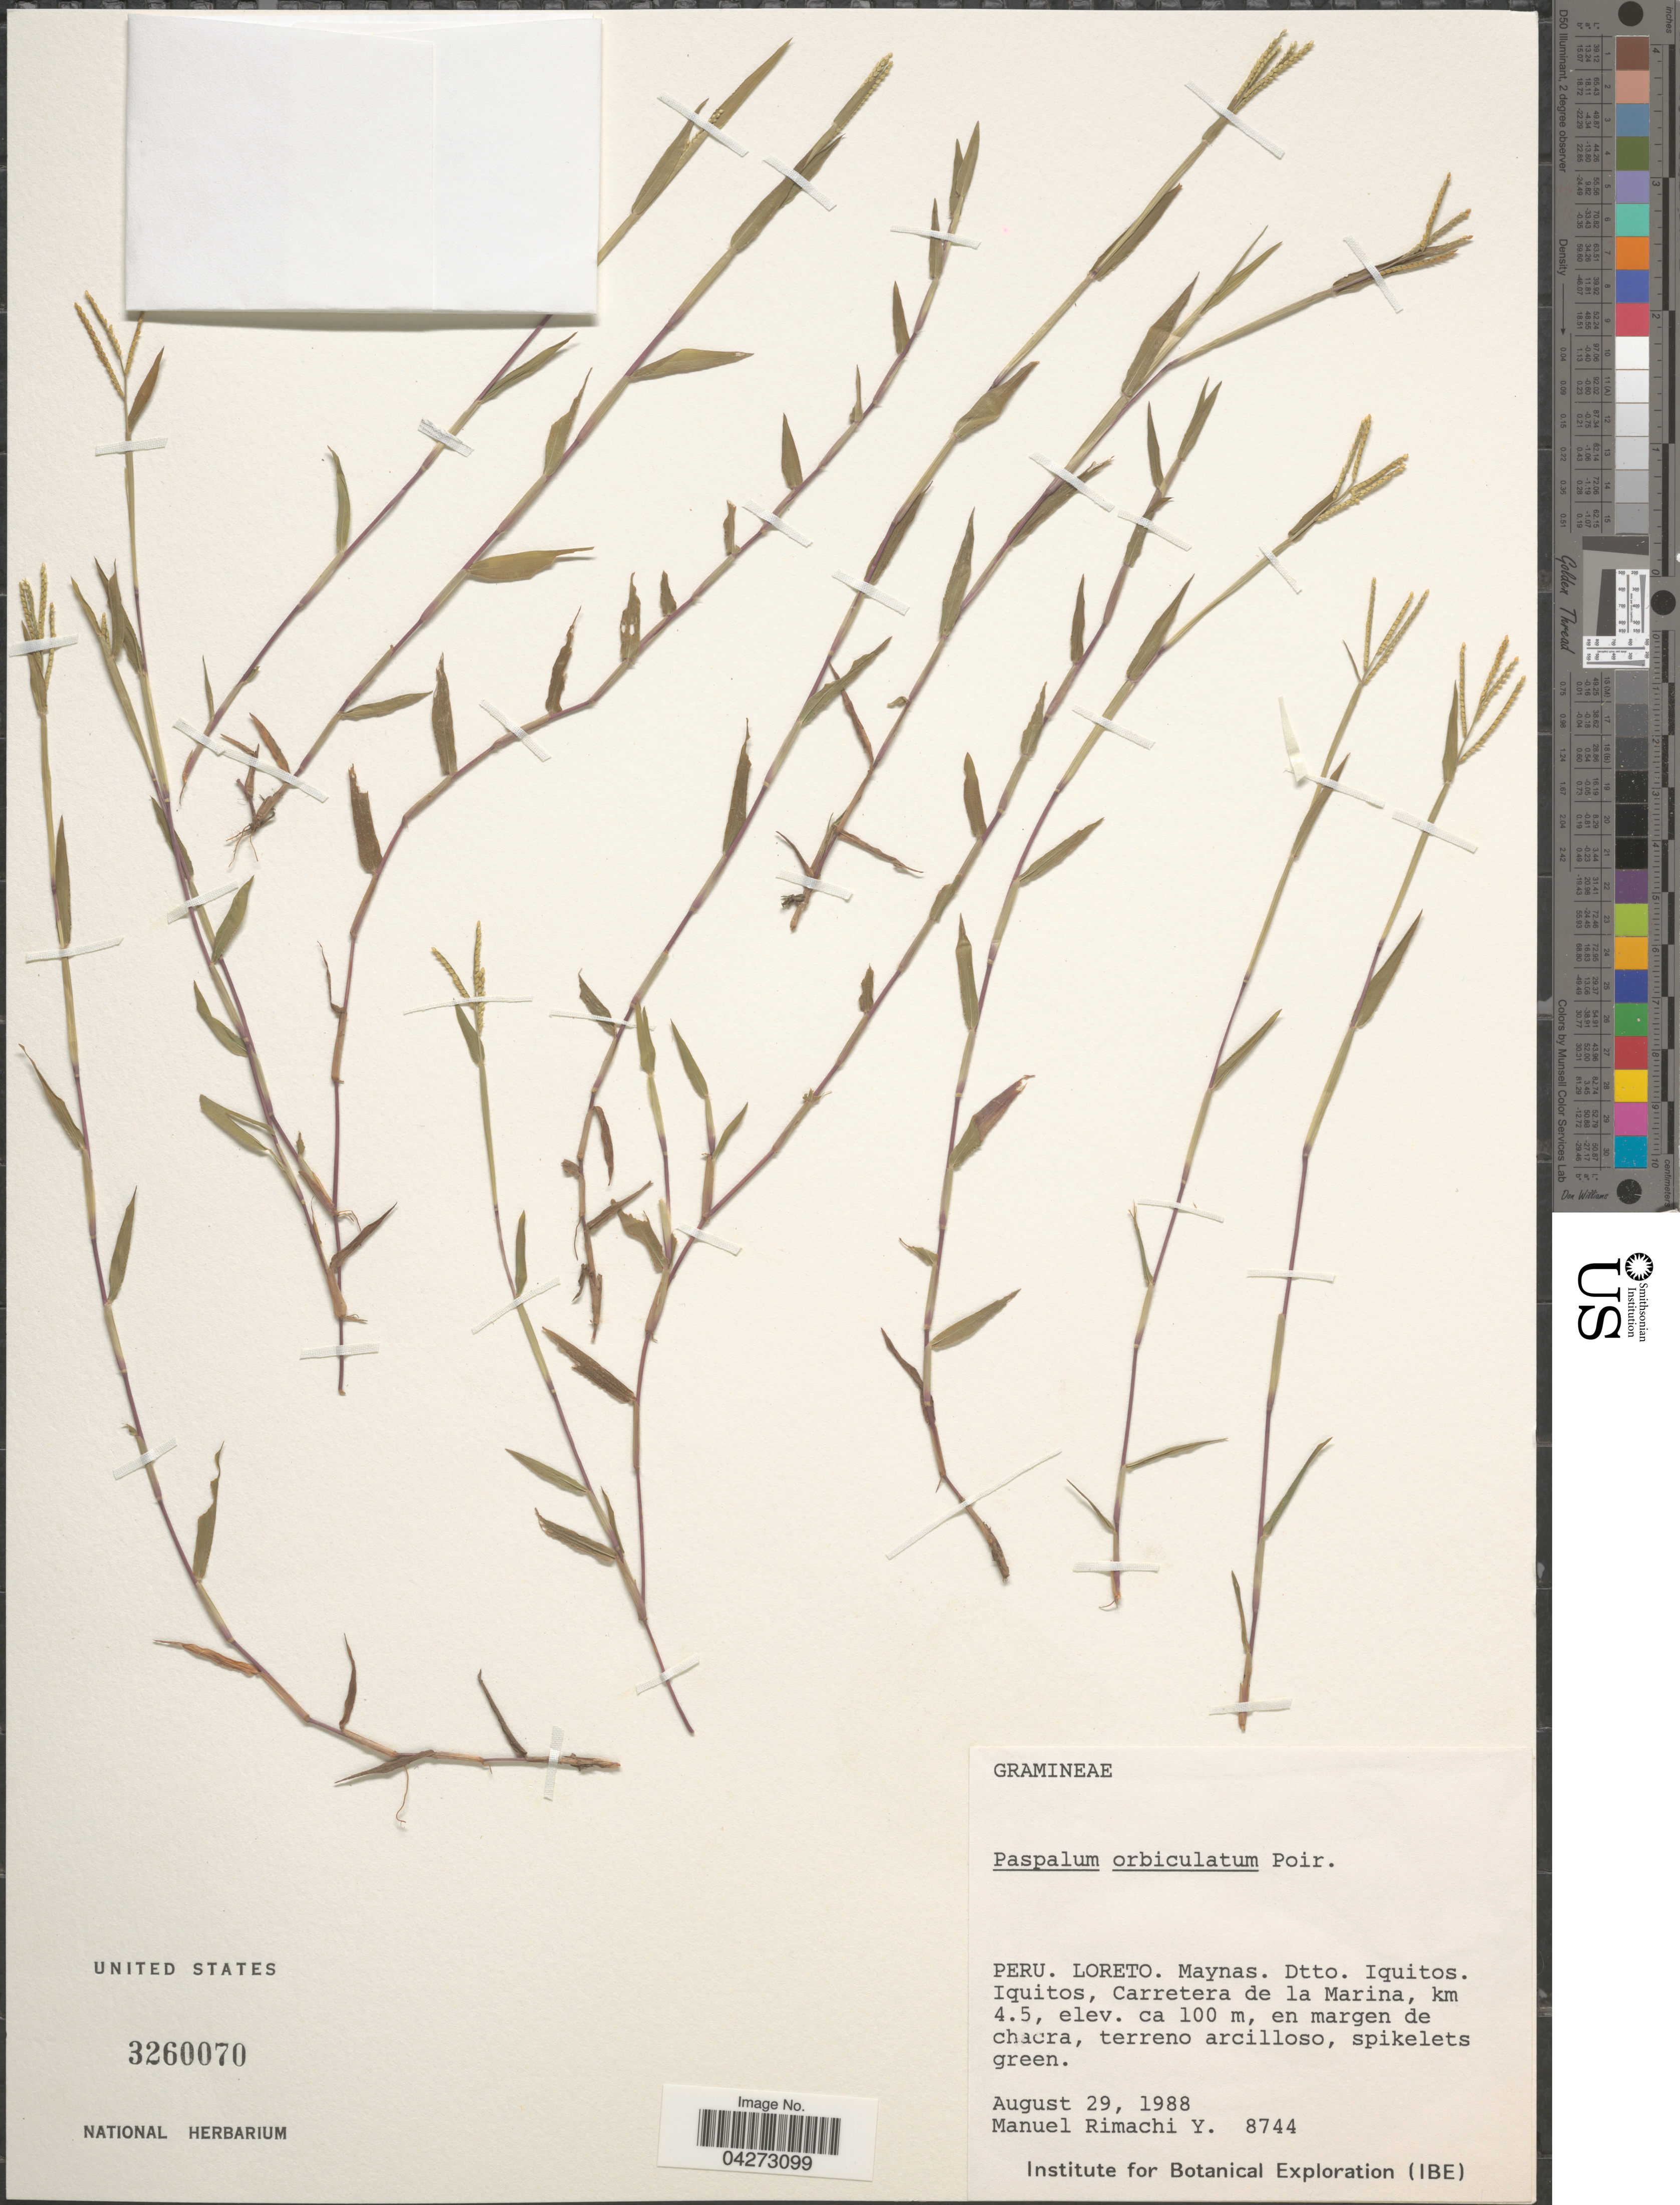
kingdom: Plantae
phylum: Tracheophyta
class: Liliopsida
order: Poales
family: Poaceae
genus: Paspalum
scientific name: Paspalum orbiculatum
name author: Poir.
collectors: M. Rimachi Y.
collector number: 8744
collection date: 1988-08-29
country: Peru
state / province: Loreto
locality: Maynas. Dtto. Iquitos. Iquitos, Carretera de la Marina, km 4.5. Institute for Botanical Exploration (IBE).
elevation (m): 100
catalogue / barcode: US 3260070